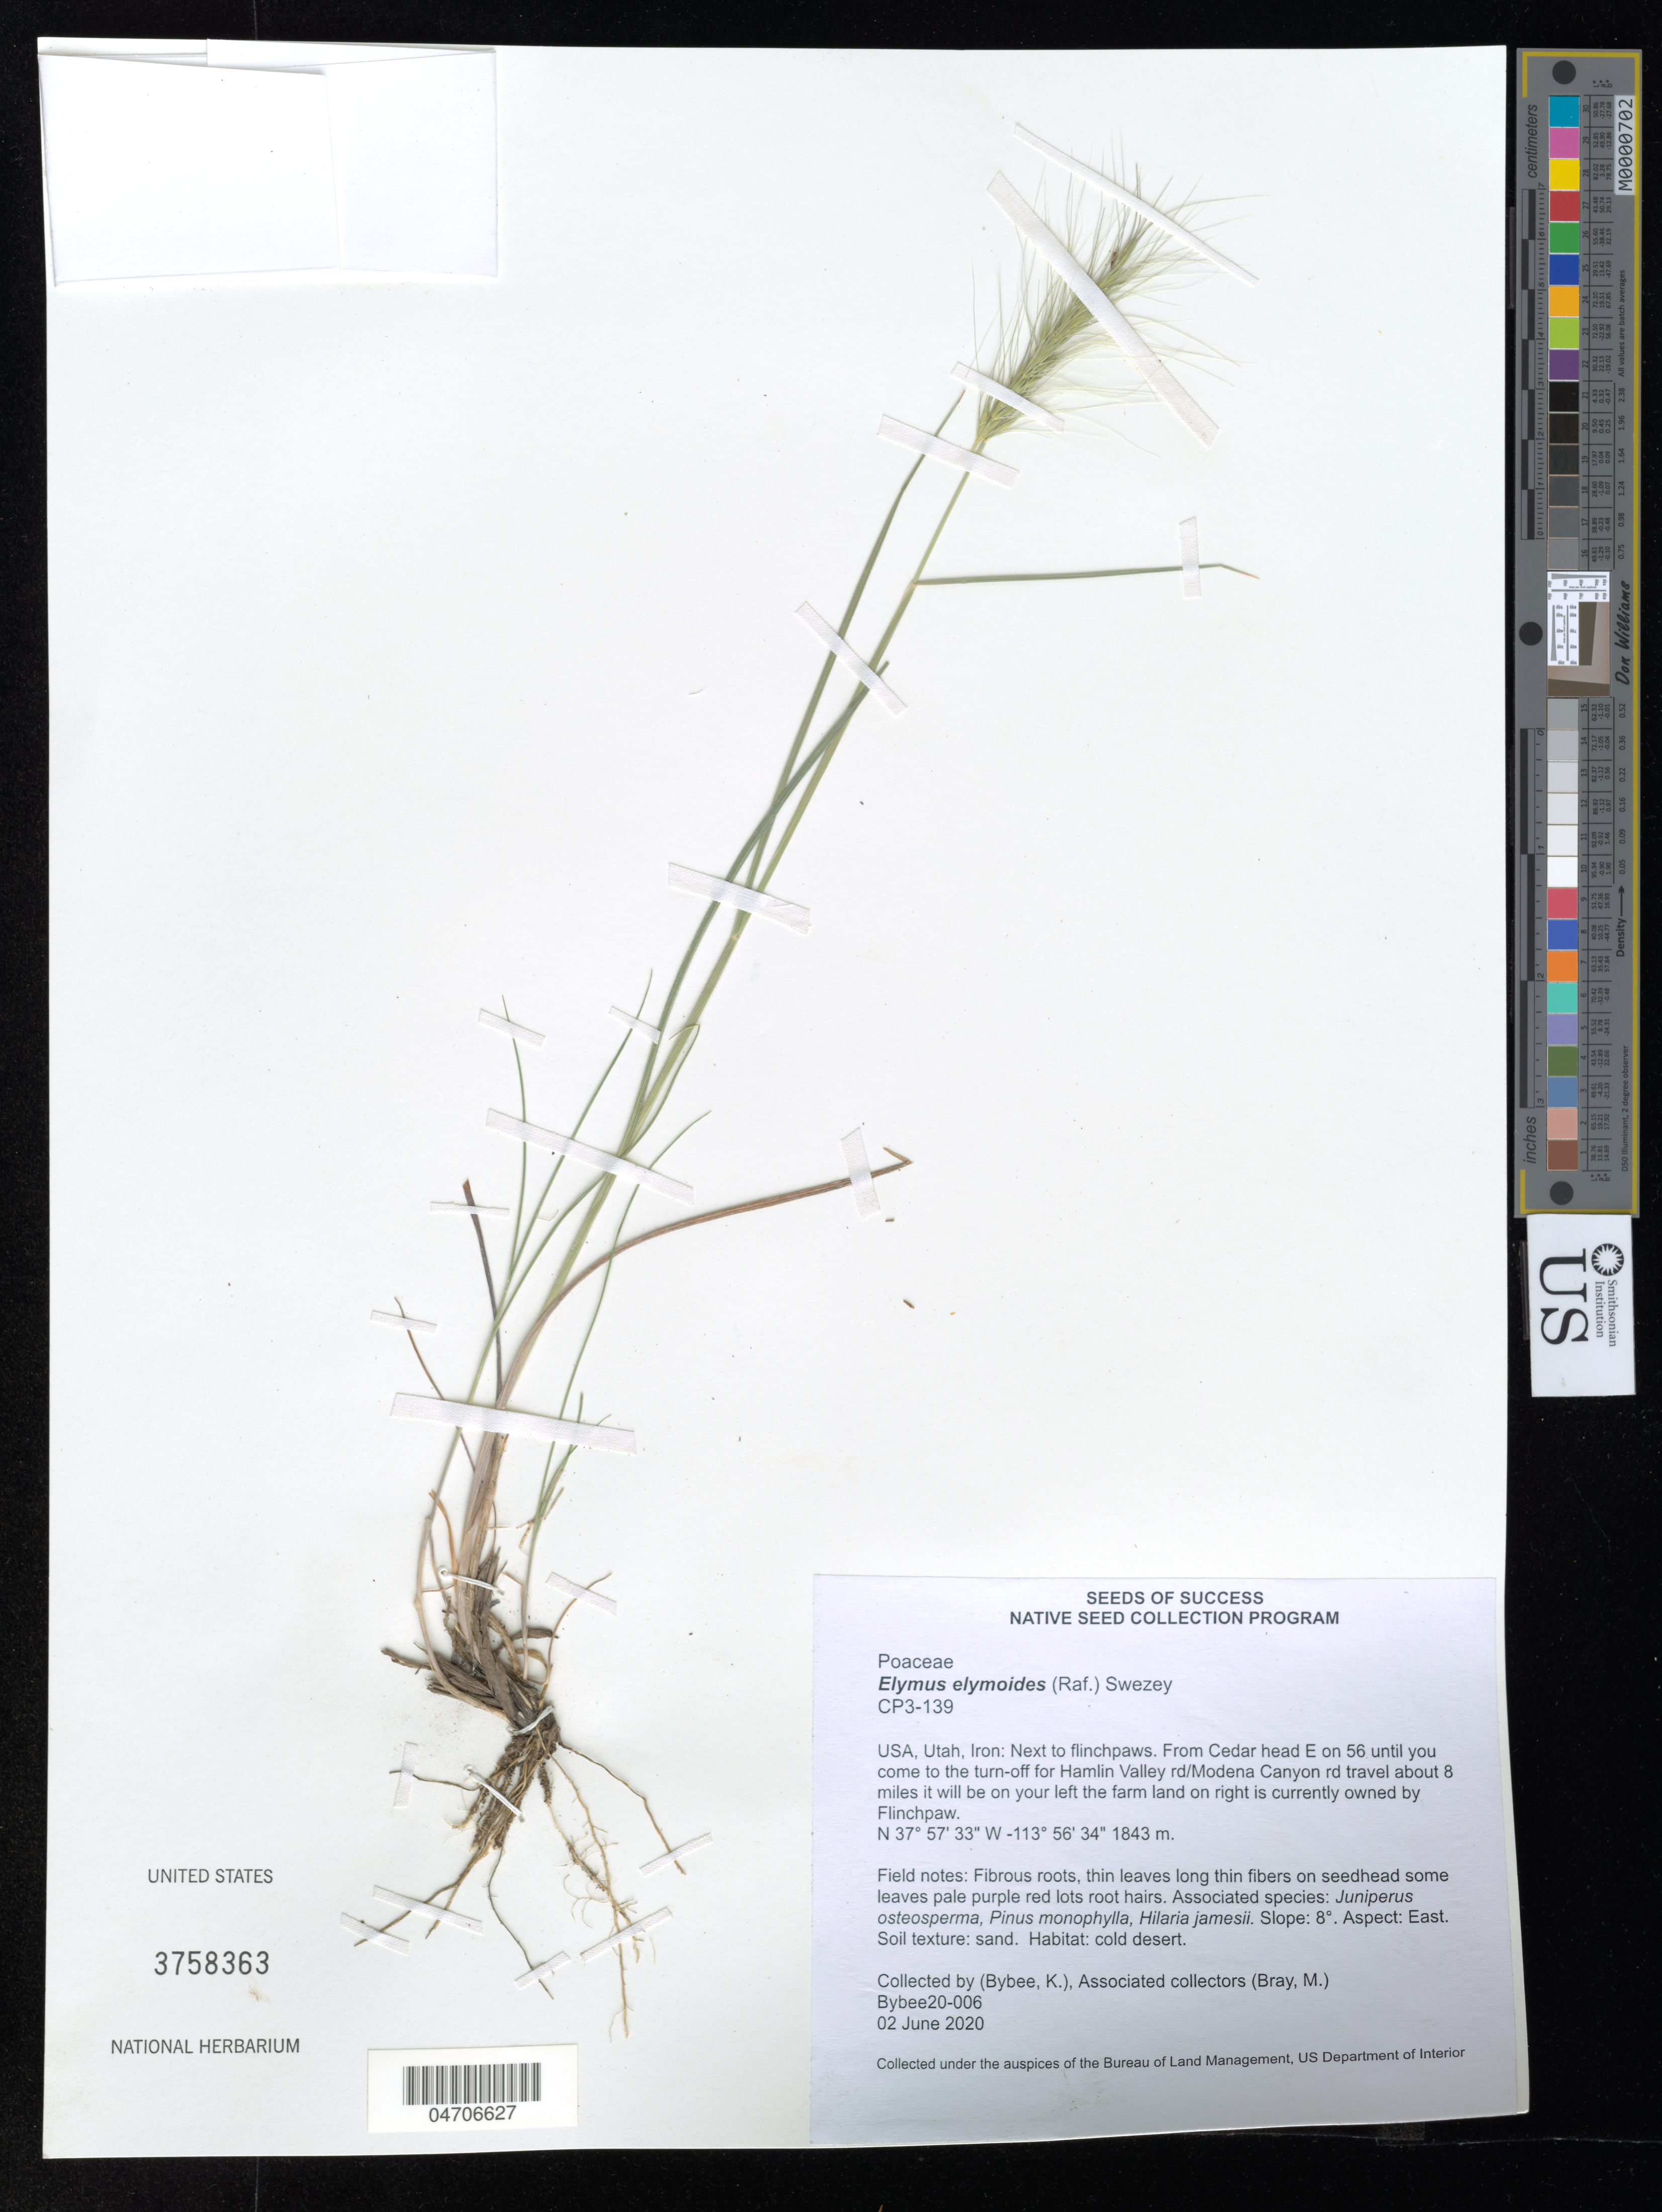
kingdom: Plantae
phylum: Tracheophyta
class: Liliopsida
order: Poales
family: Poaceae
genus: Elymus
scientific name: Elymus elymoides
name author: (Raf.) Swezey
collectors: C. Quadros & F. Torchelsen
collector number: Bybee20-006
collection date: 2020-06-02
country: United States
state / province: Utah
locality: Iron: Next to flinchpaws. From Cedar head E on 56 until you come to the turn-off for Hamlin Valley rd/Modena Canyon rd travel about 8 miles it will be on your left the farm land on right is currently owned by Flinchpaw.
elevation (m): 1843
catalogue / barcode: US 3758363